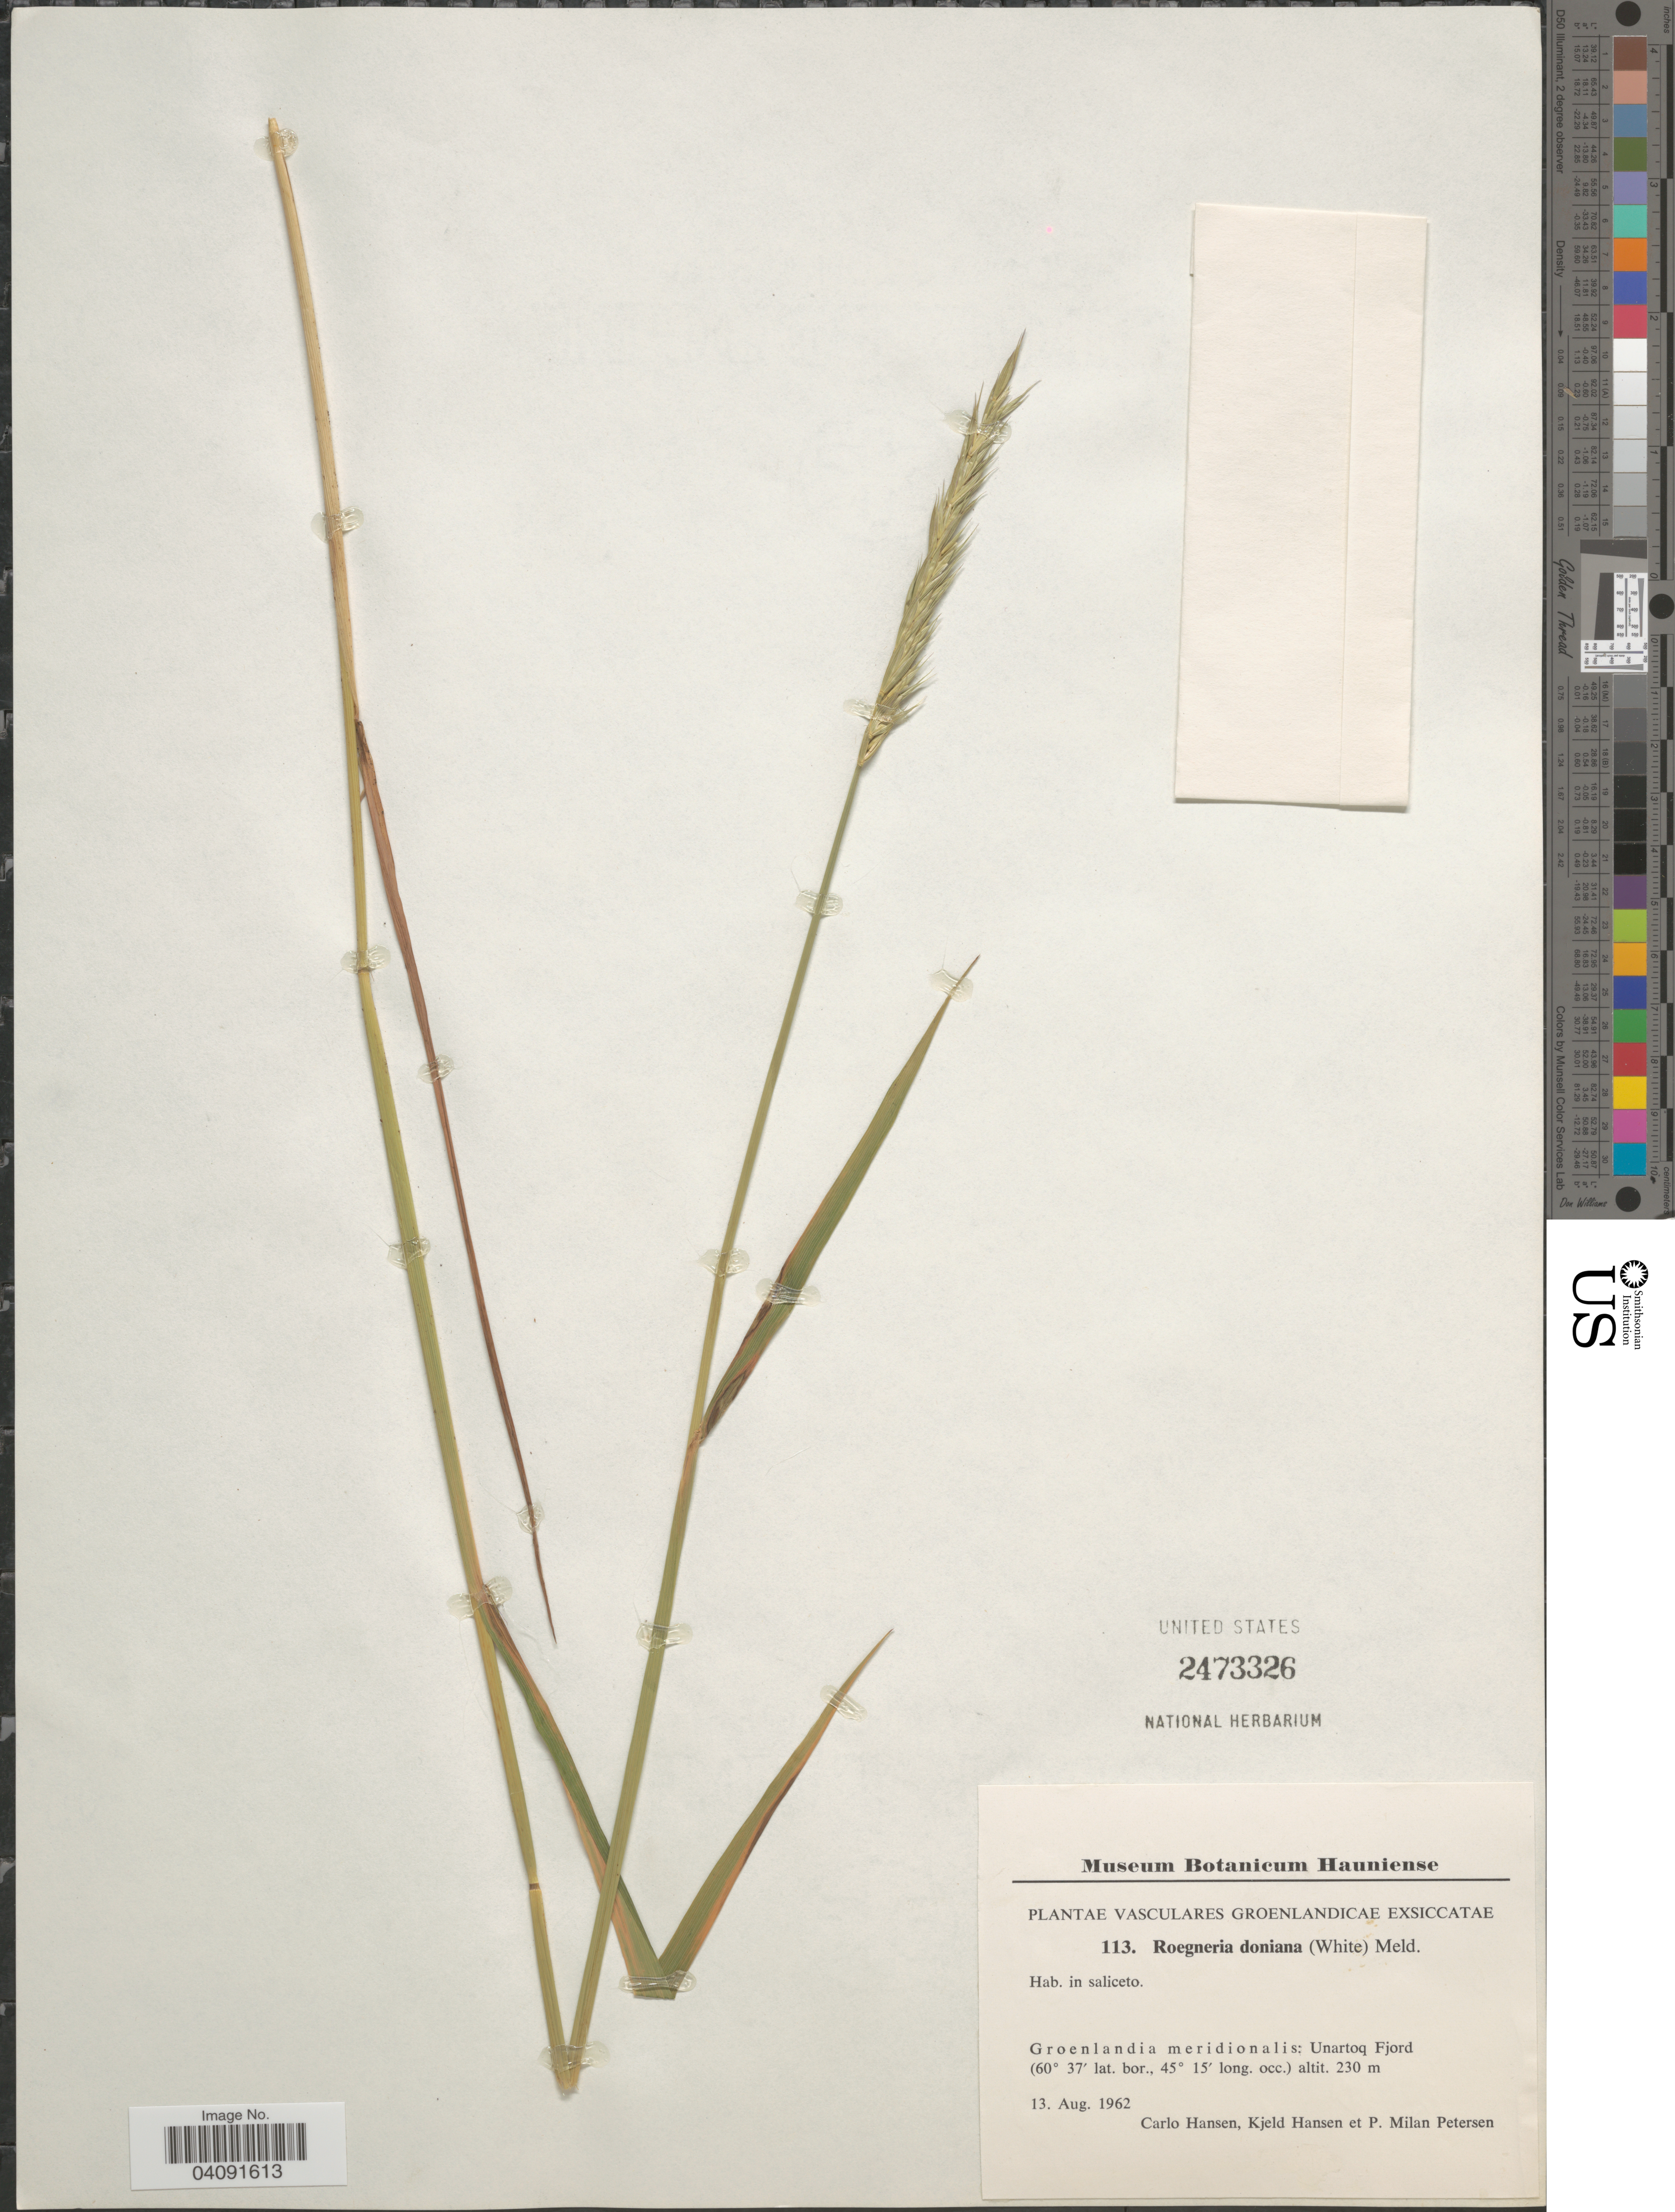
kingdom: Plantae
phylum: Tracheophyta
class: Liliopsida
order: Poales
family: Poaceae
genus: Elymus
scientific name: Elymus donianus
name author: (F.B. White) Á. Löve & D. Löve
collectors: C. Hansen, K. Hansen & P. Petersen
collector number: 113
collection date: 1962-08-13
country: Greenland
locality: Vasculares Groenlandicae. In saliceto. Groenlandia meridionalis: Unartoq Fjord.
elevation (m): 230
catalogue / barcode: US 2473326